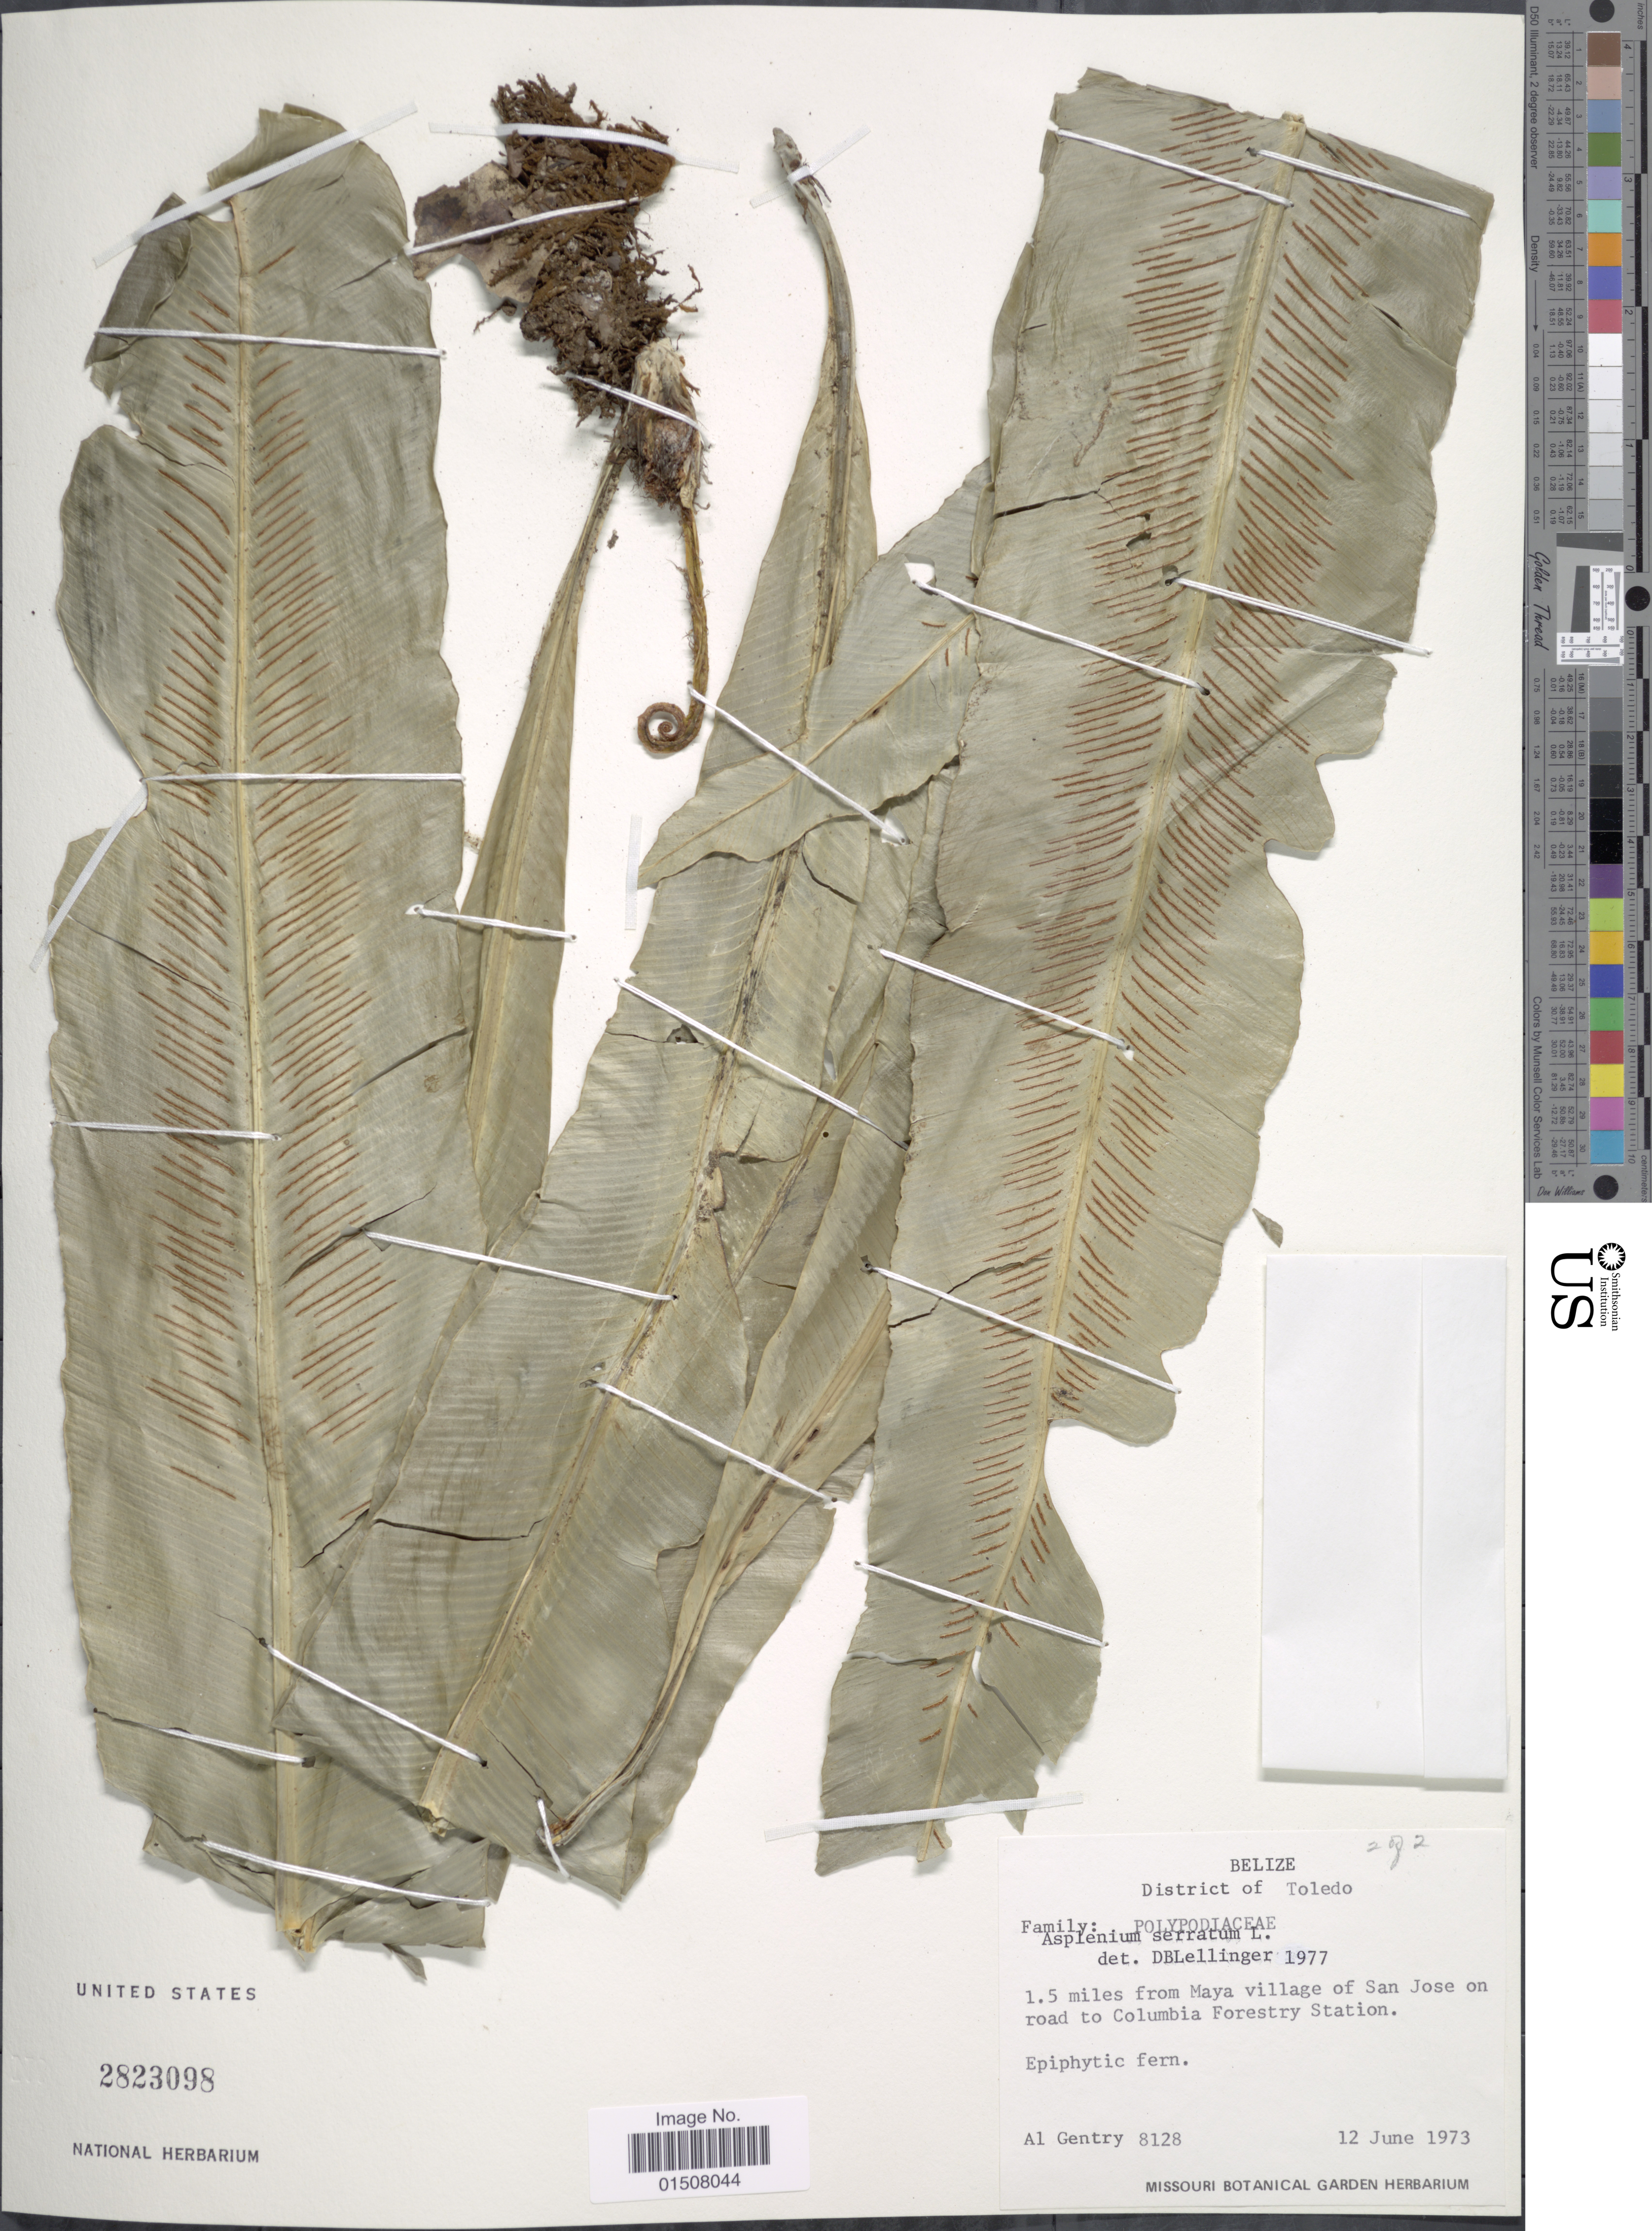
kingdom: Plantae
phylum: Tracheophyta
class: Polypodiopsida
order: Polypodiales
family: Aspleniaceae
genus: Asplenium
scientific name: Asplenium serratum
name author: L.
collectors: A. H. Gentry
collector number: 8128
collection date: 1973-06-12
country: Belize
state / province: Toledo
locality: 1.5 miles from Maya village of San Jose on road to Columbia Forestry Station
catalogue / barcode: US 2823098